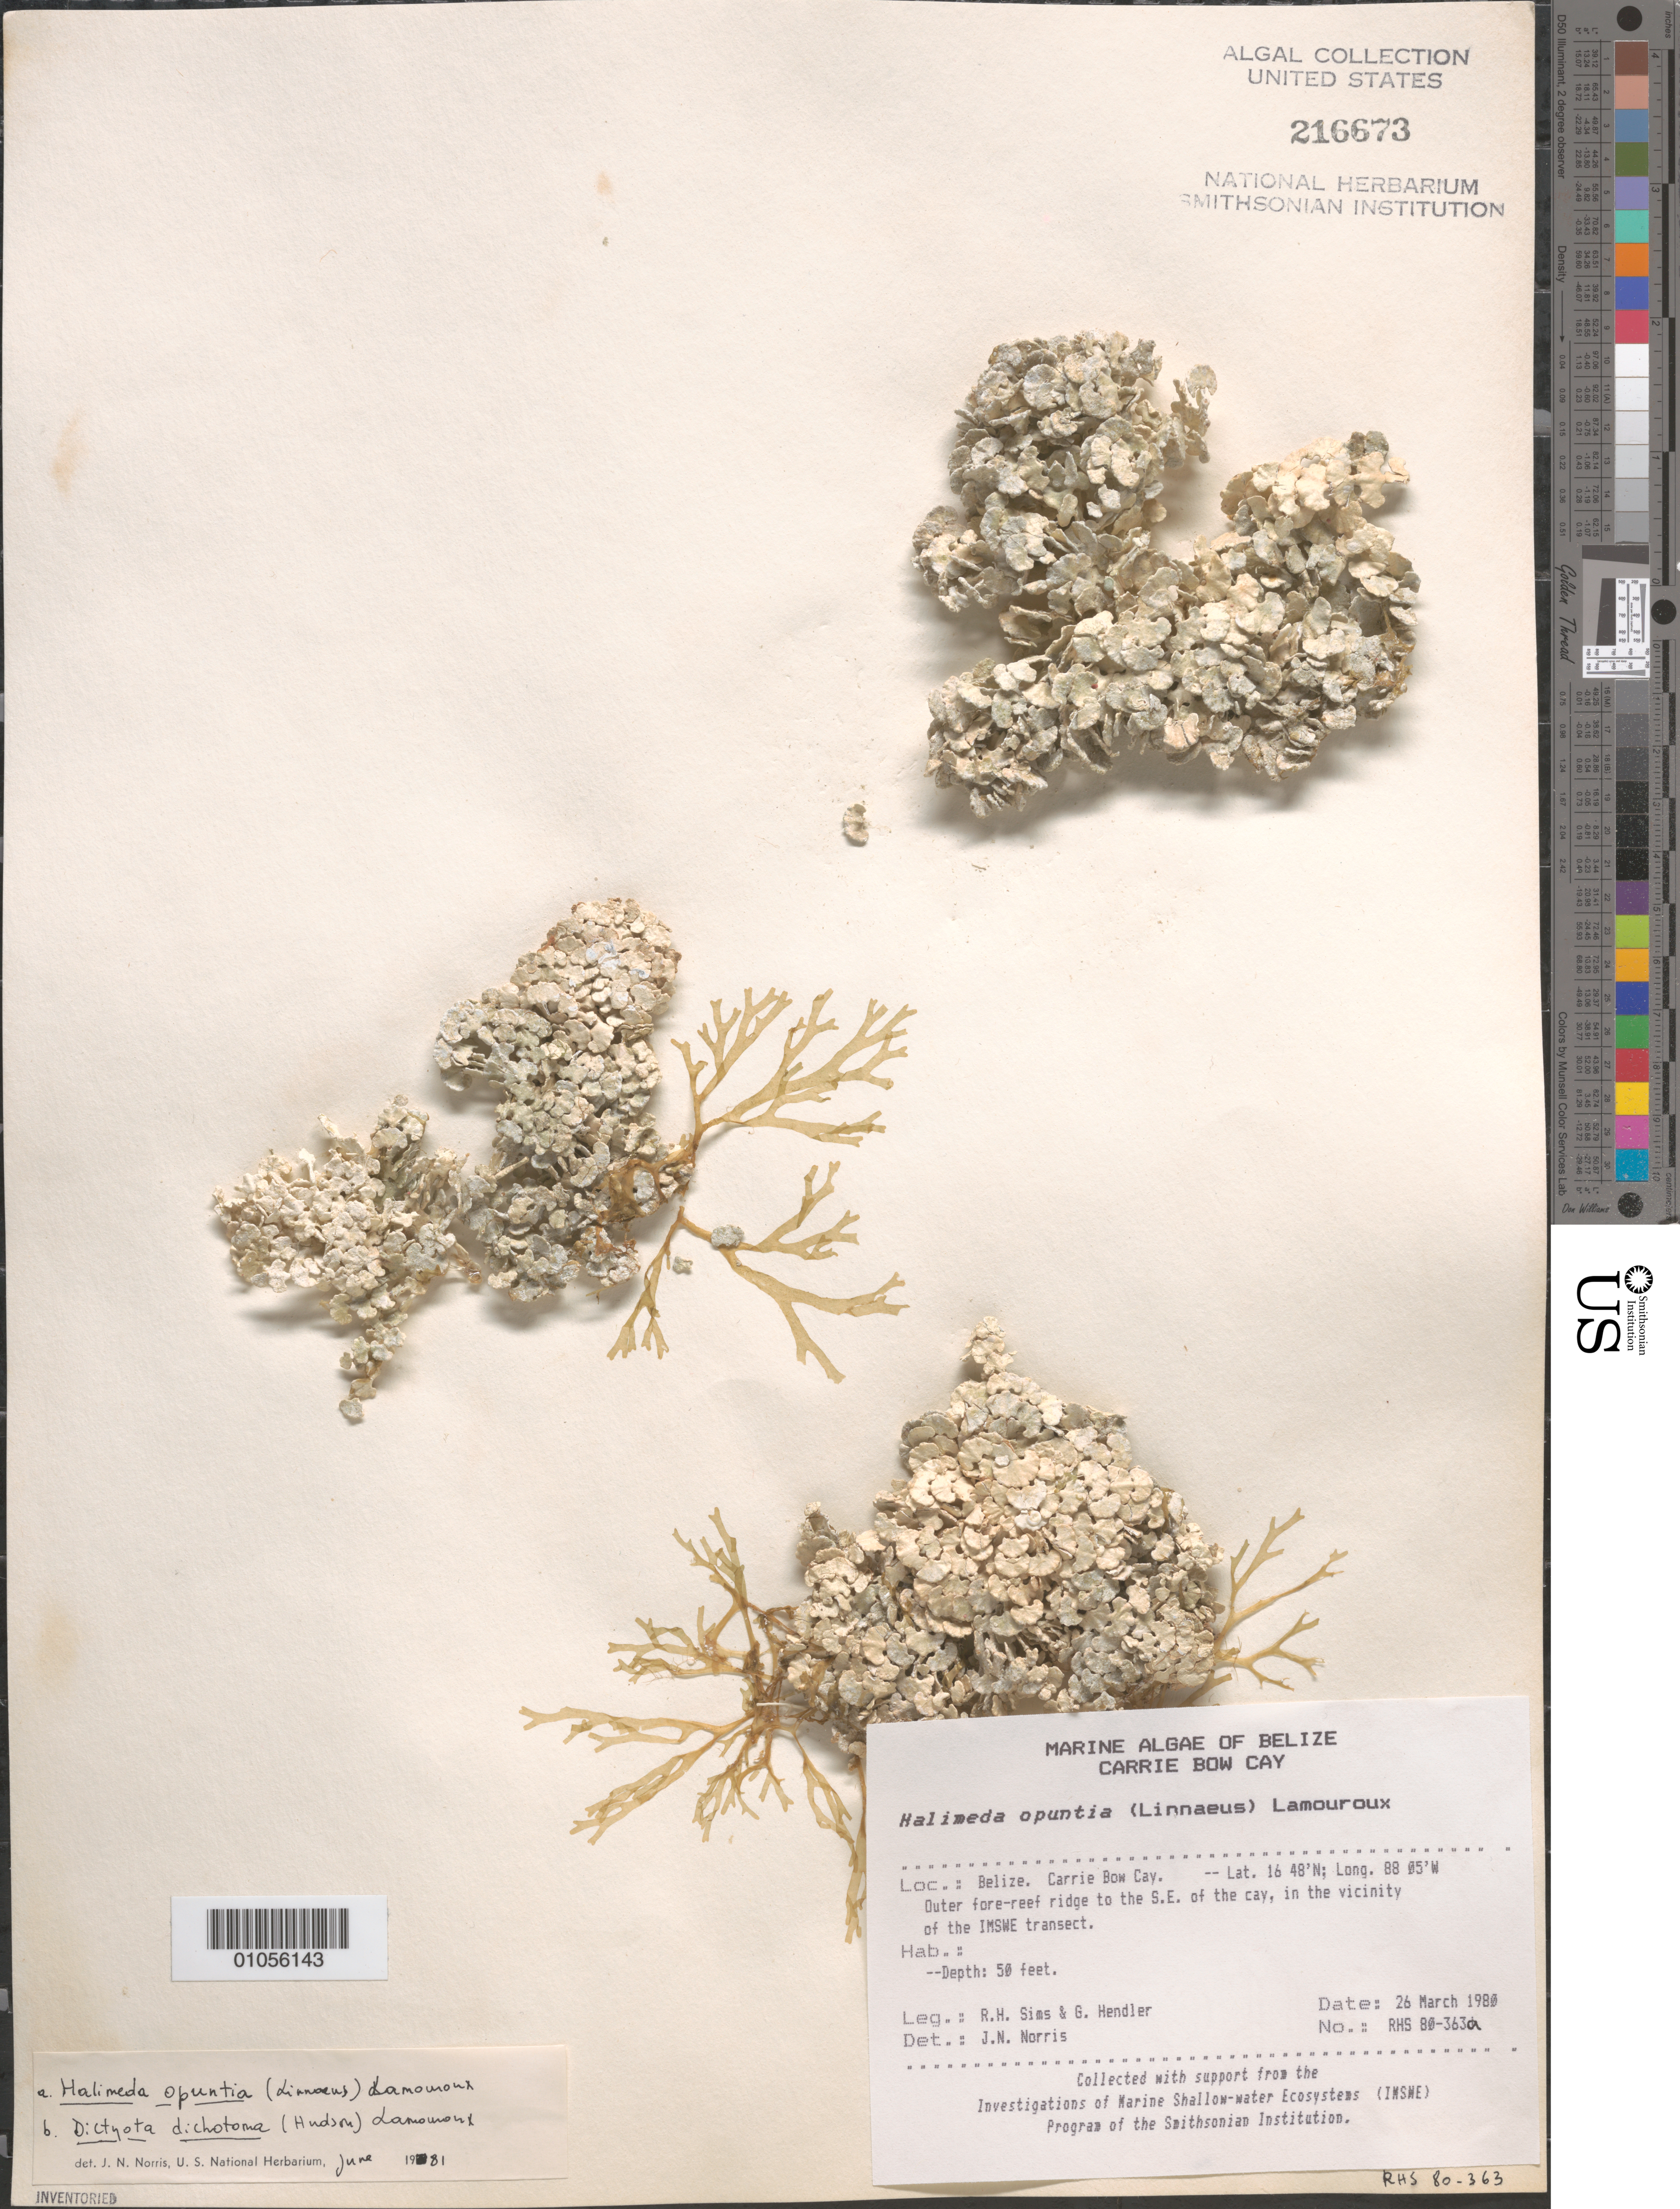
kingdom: Plantae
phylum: Chlorophyta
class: Ulvophyceae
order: Bryopsidales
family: Halimedaceae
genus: Halimeda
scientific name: Halimeda opuntia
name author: (L.) J.V.Lamouroux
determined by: Norris, James N.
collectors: R. H. Sims & G. Hendler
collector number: RHS 80-363A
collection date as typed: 26 Mar 1980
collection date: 1980-03-26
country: Belize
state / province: Stann Creek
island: Carrie Bow Cay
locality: Outer fore-reef ridge to southeast of Carrie Bow Cay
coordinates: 16 48'N, 88 05'W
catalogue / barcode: US 216673